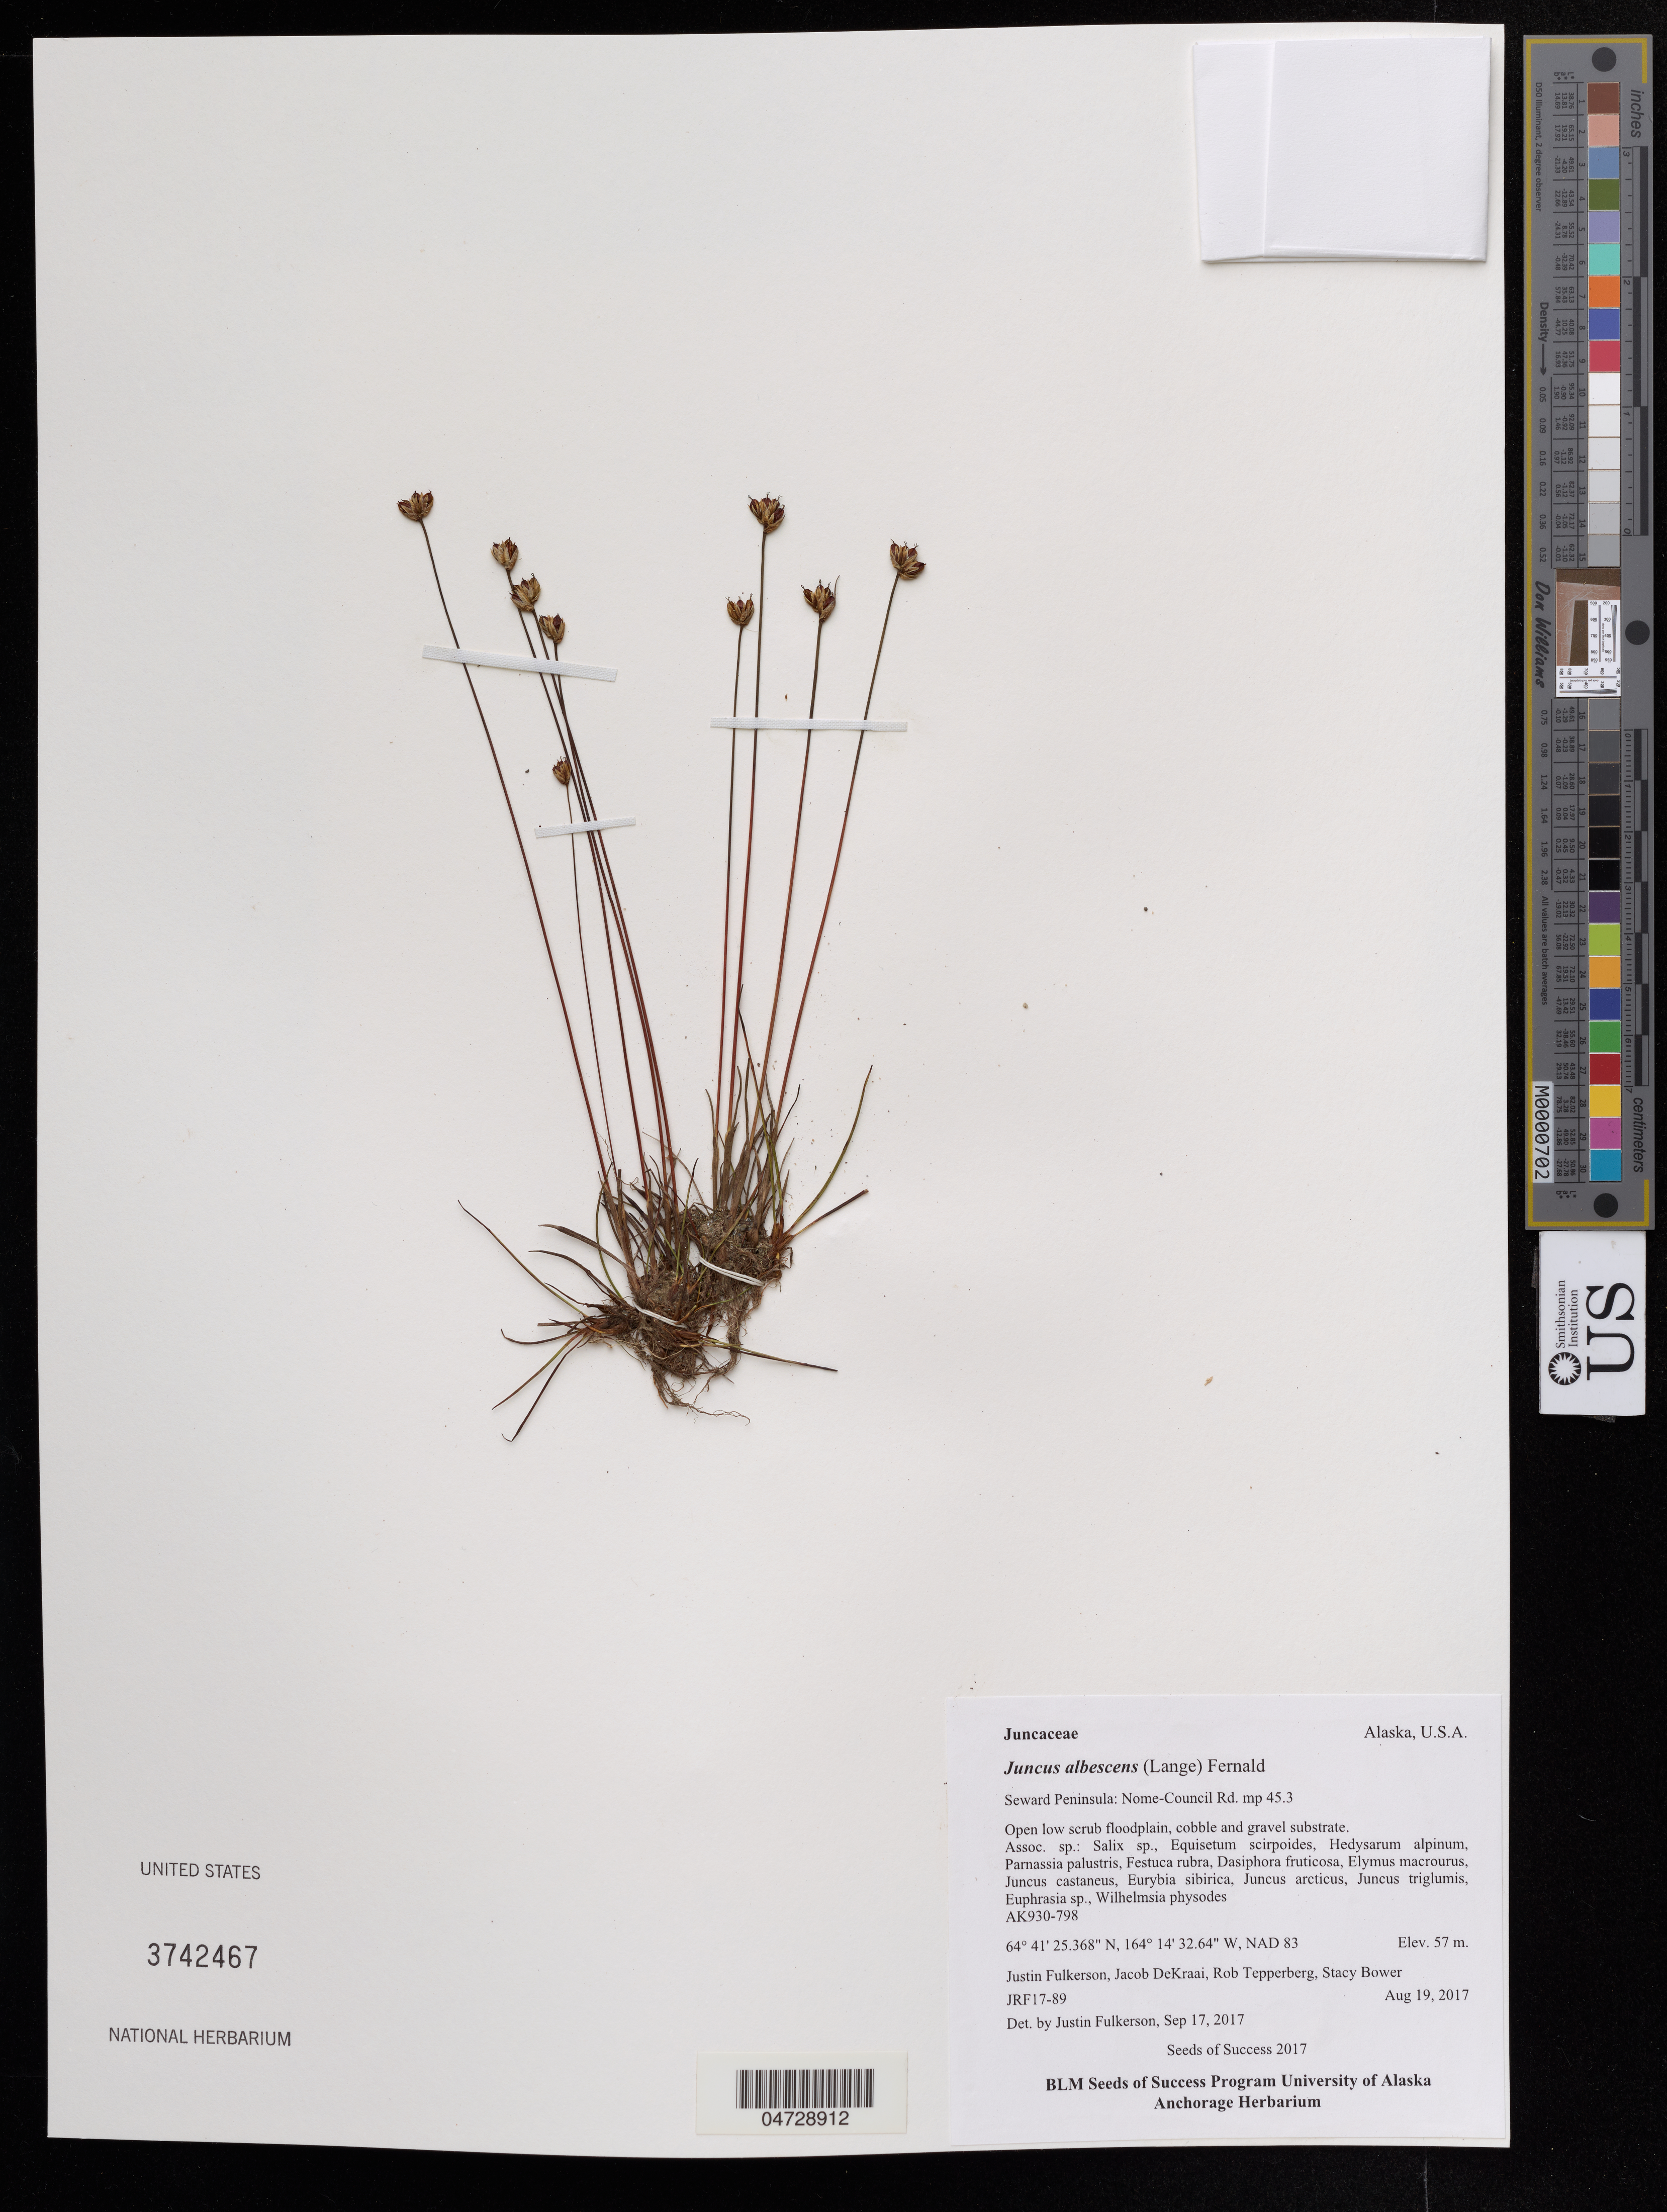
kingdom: Plantae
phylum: Tracheophyta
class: Liliopsida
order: Poales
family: Juncaceae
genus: Juncus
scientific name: Juncus albescens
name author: Fernald & Lange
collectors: J. Fulkerson, J. DeKraai & R. Tepperberg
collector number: JRF17-89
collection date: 2017-08-19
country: United States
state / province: Alaska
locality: Seard Peninsula: Nome_Council Rd. mp 45.3.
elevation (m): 57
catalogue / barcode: US 3742467